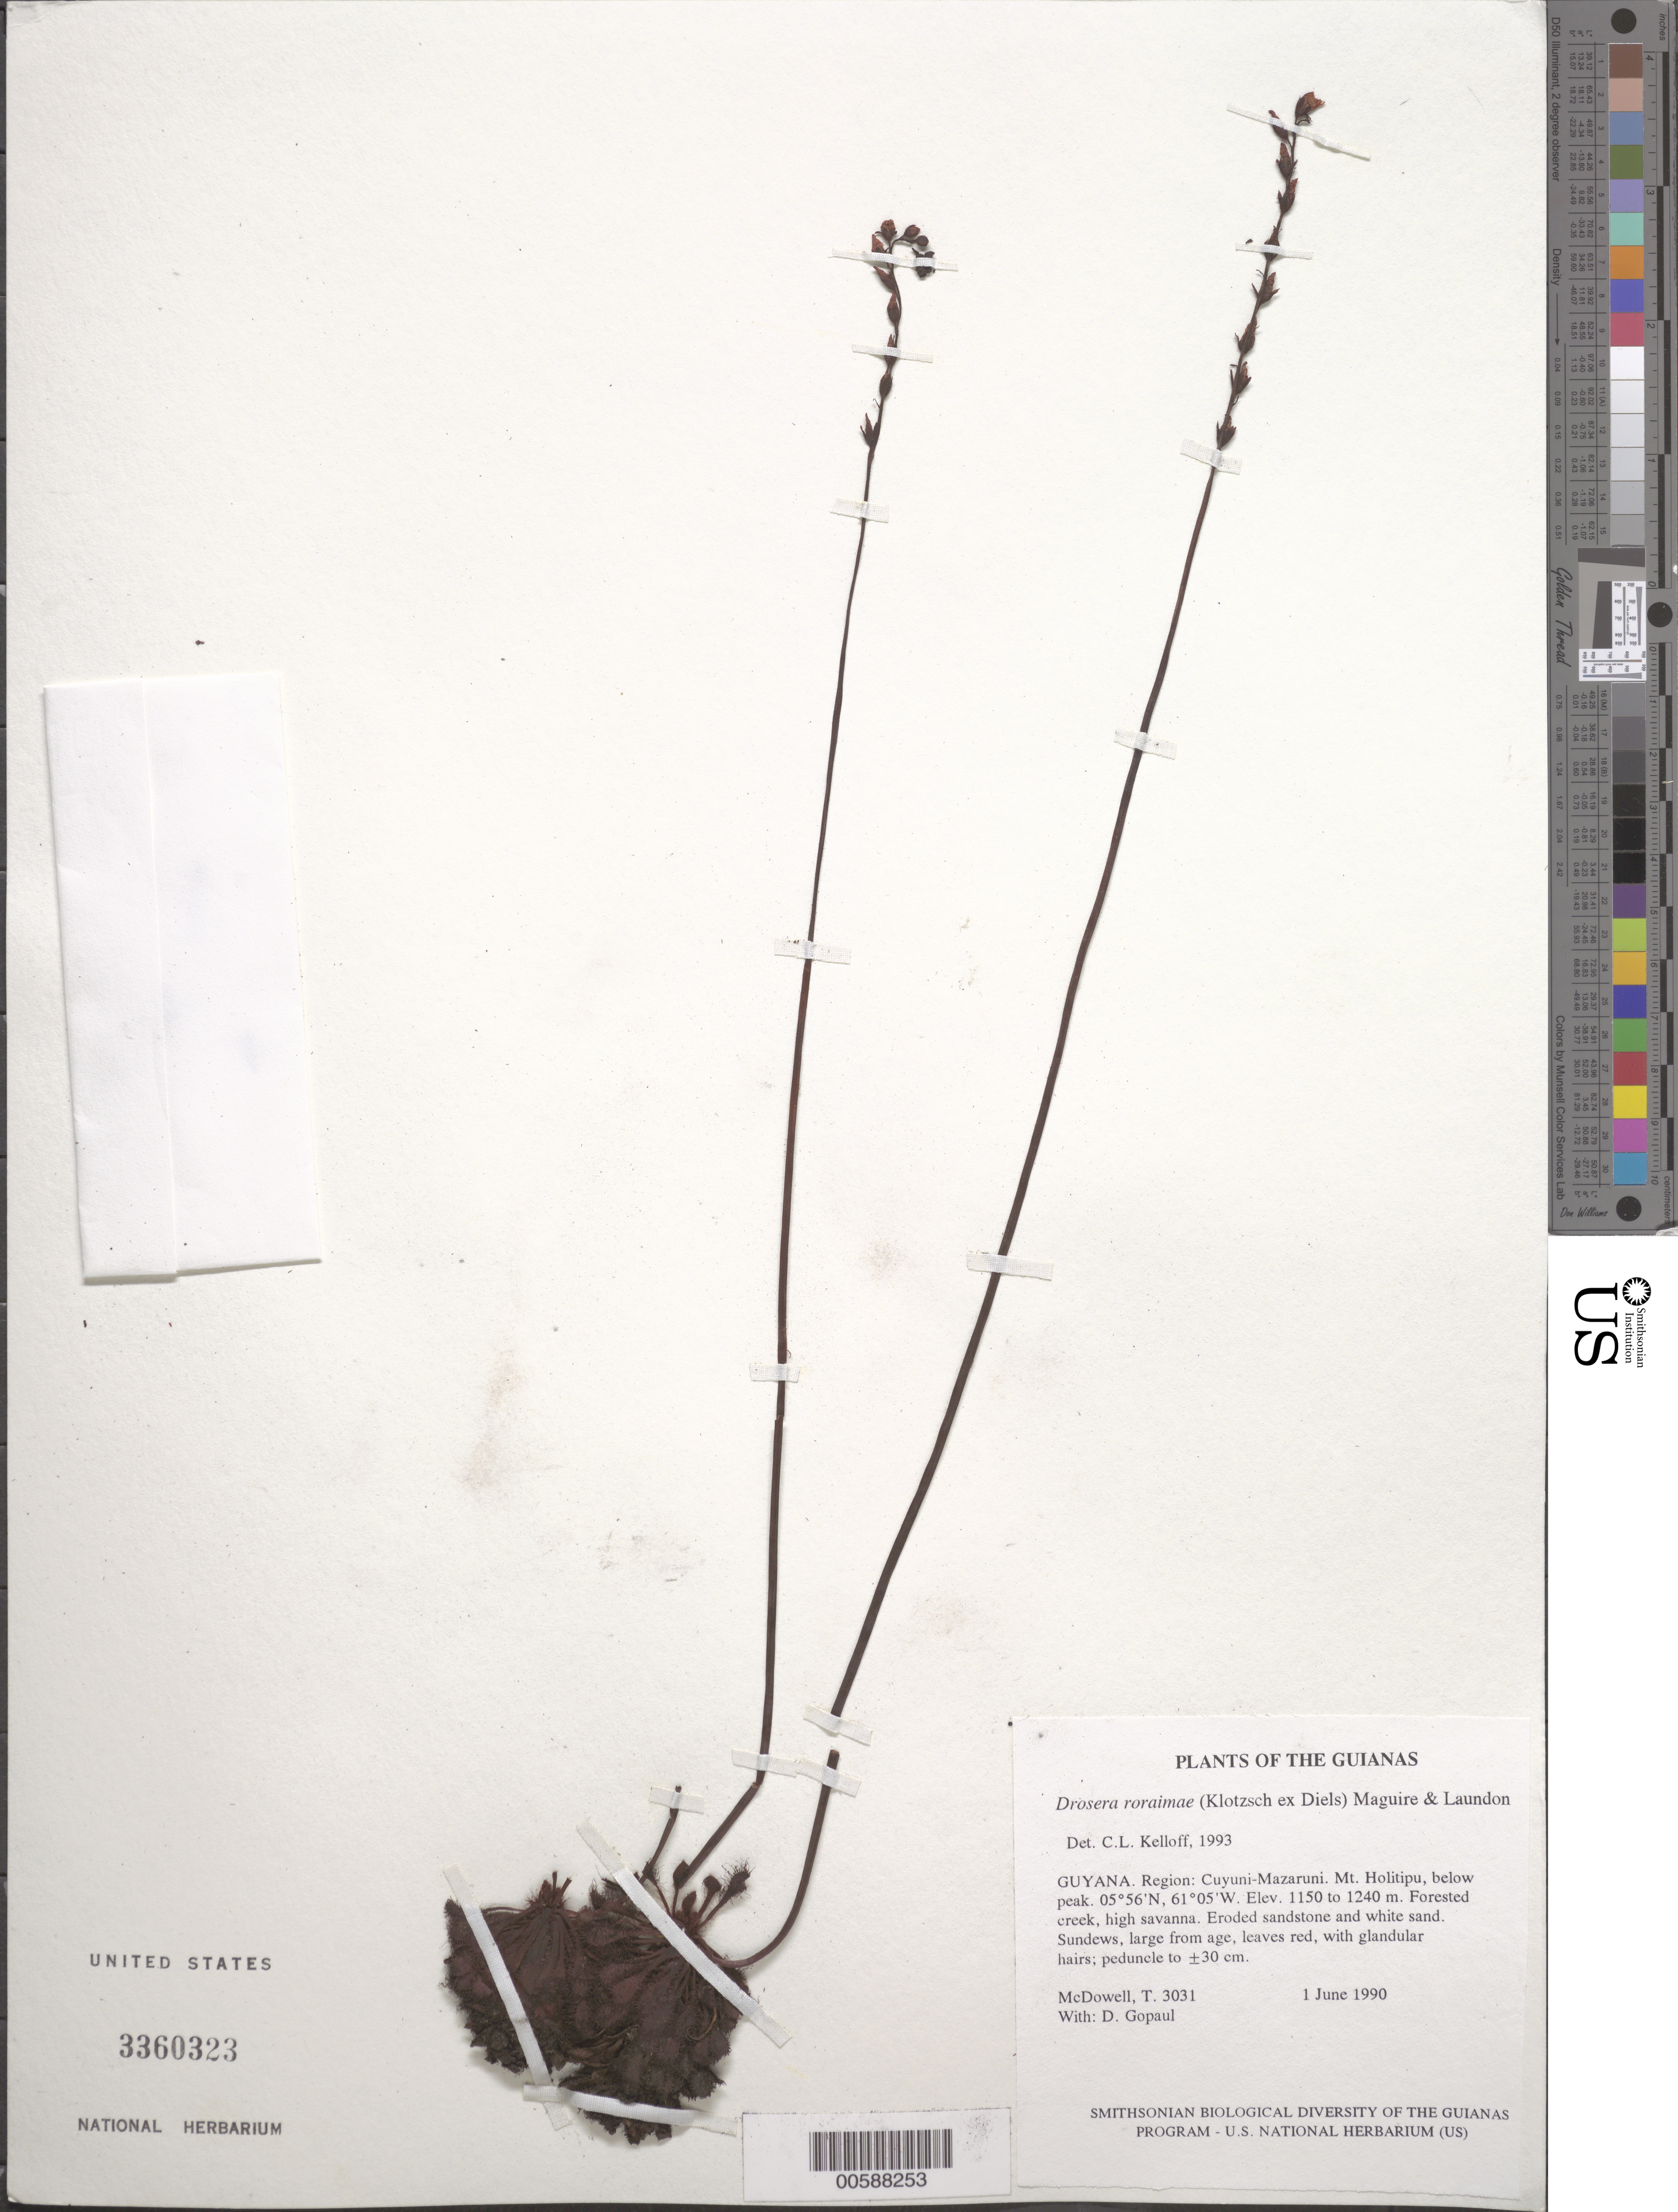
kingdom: Plantae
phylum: Tracheophyta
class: Magnoliopsida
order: Caryophyllales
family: Droseraceae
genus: Drosera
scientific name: Drosera roraimae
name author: (Klotzsch ex Diels) Maguire & J.R. Laundon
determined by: Kelloff, Carol L., (US), Smithsonian Institution - National Museum of Natural History (UNITED STATES)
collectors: T. McDowell, D. Hughs & D. Gopaul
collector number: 3031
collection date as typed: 1 June 1990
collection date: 1990-06-01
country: Guyana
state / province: Cuyuni-Mazaruni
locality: Mt. Holitipu camp, below peak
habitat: Forested creek, high savanna. Eroded sandstone and white sand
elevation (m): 1150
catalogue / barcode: US 3360323